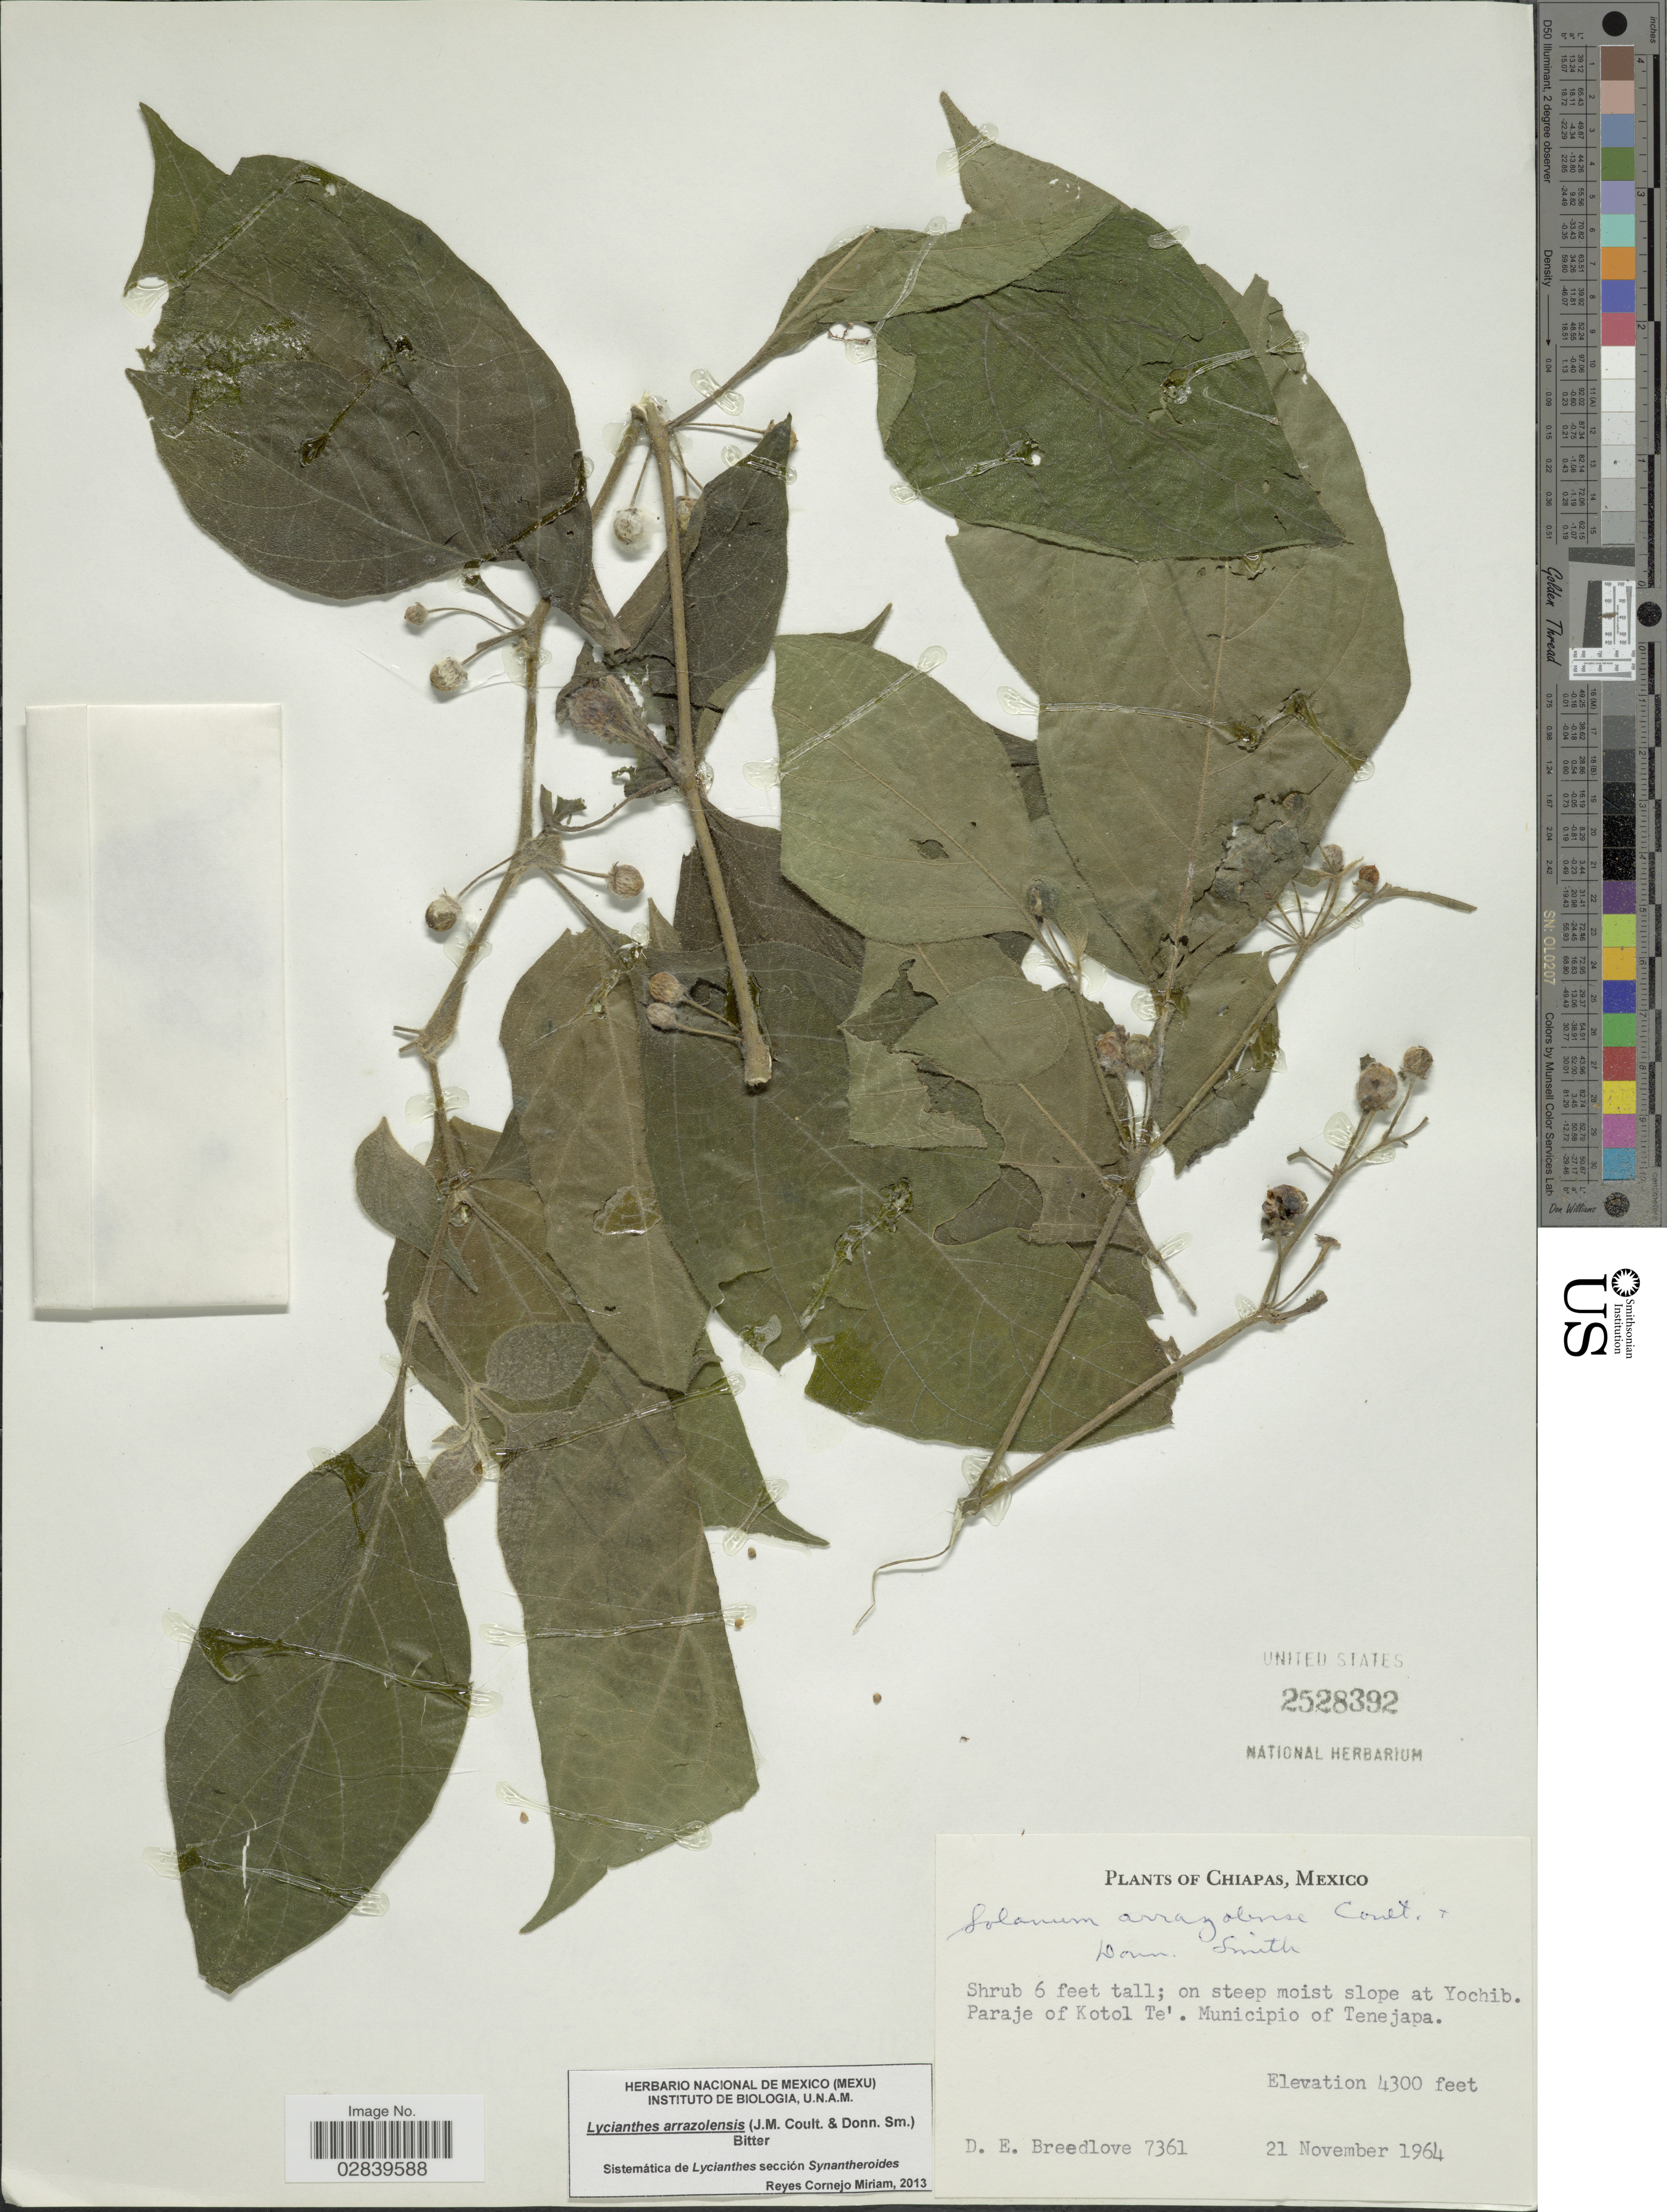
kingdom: Plantae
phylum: Tracheophyta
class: Magnoliopsida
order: Solanales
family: Solanaceae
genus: Lycianthes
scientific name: Lycianthes arrazolensis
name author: (J.M. Coult. & Donn. Sm.) Bitter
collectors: D. E. Breedlove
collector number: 7361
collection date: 1964-11-21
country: Mexico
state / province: Chiapas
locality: Slope at Yochib. Paraje of Kotol Te'. Municipio of Tenejapa.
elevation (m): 1311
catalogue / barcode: US 2528392